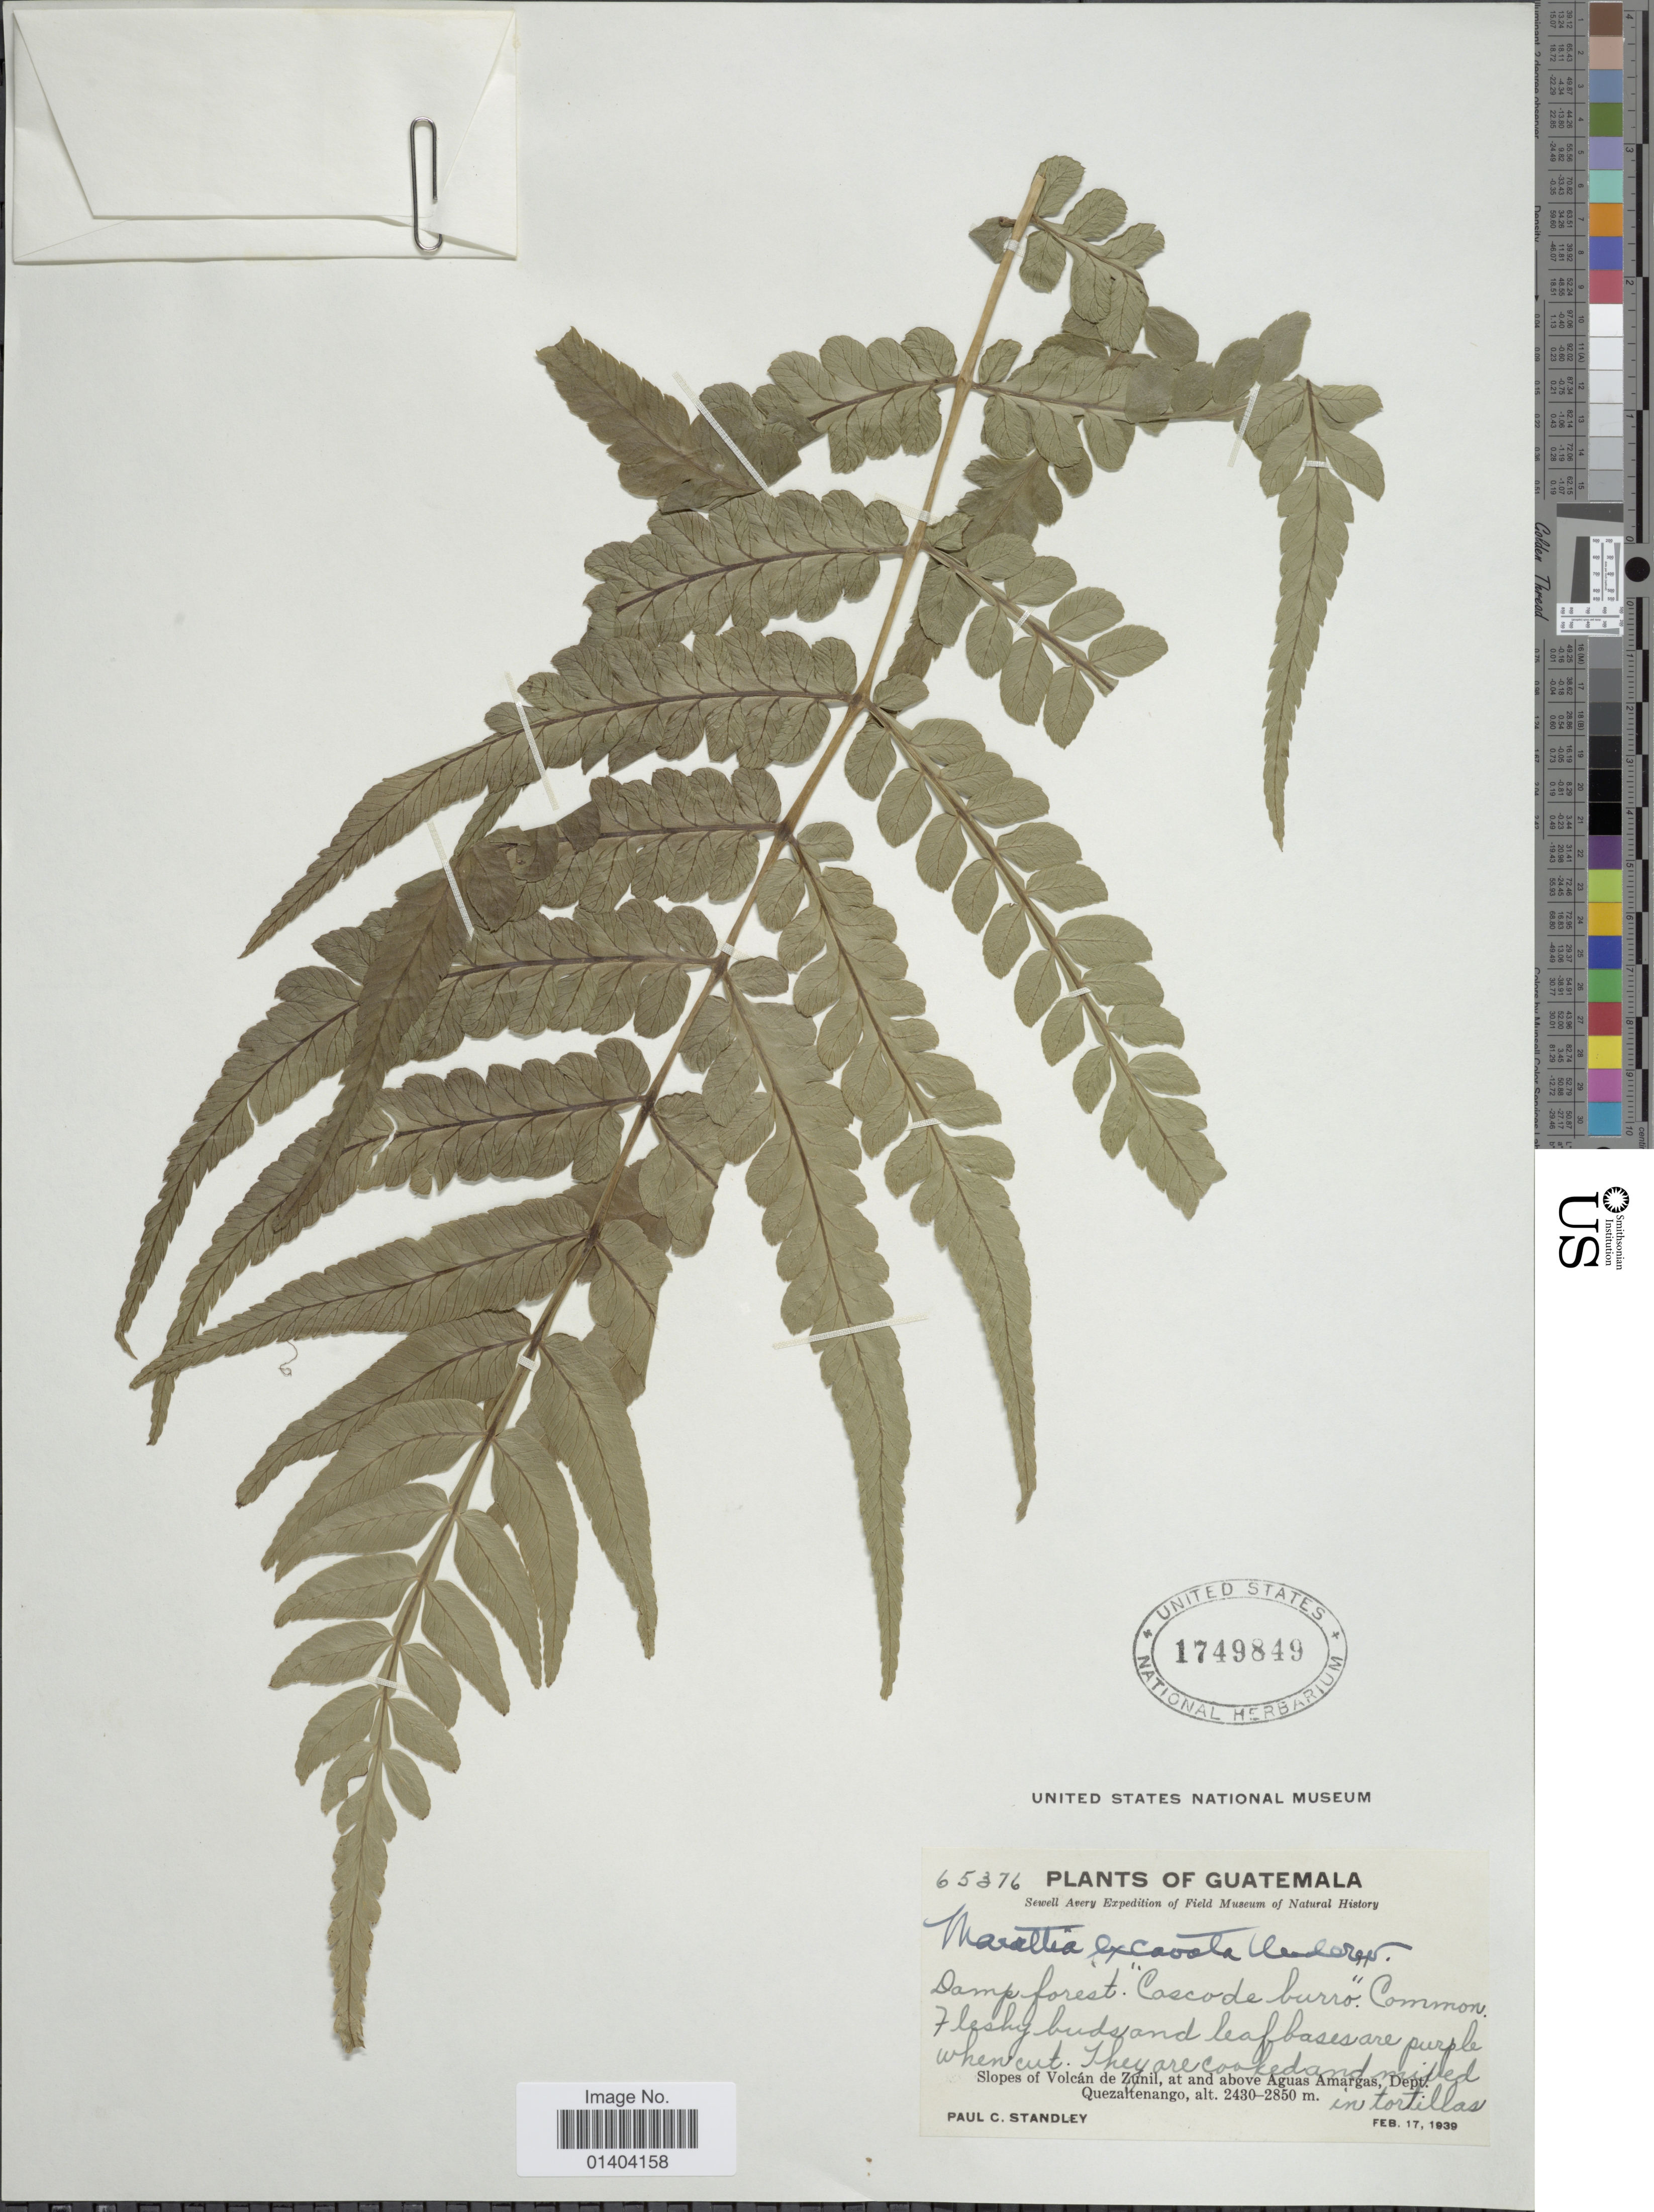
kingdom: Plantae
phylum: Tracheophyta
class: Polypodiopsida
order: Marattiales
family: Marattiaceae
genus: Marattia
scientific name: Marattia excavata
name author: Underw.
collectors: P. C. Standley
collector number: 65376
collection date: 1939-02-17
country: Guatemala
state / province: Quetzaltenango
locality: Slopes of Volcan de Zunil at and Aguas Amargas dept. Quezaltenango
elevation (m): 2430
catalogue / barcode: US 1749849